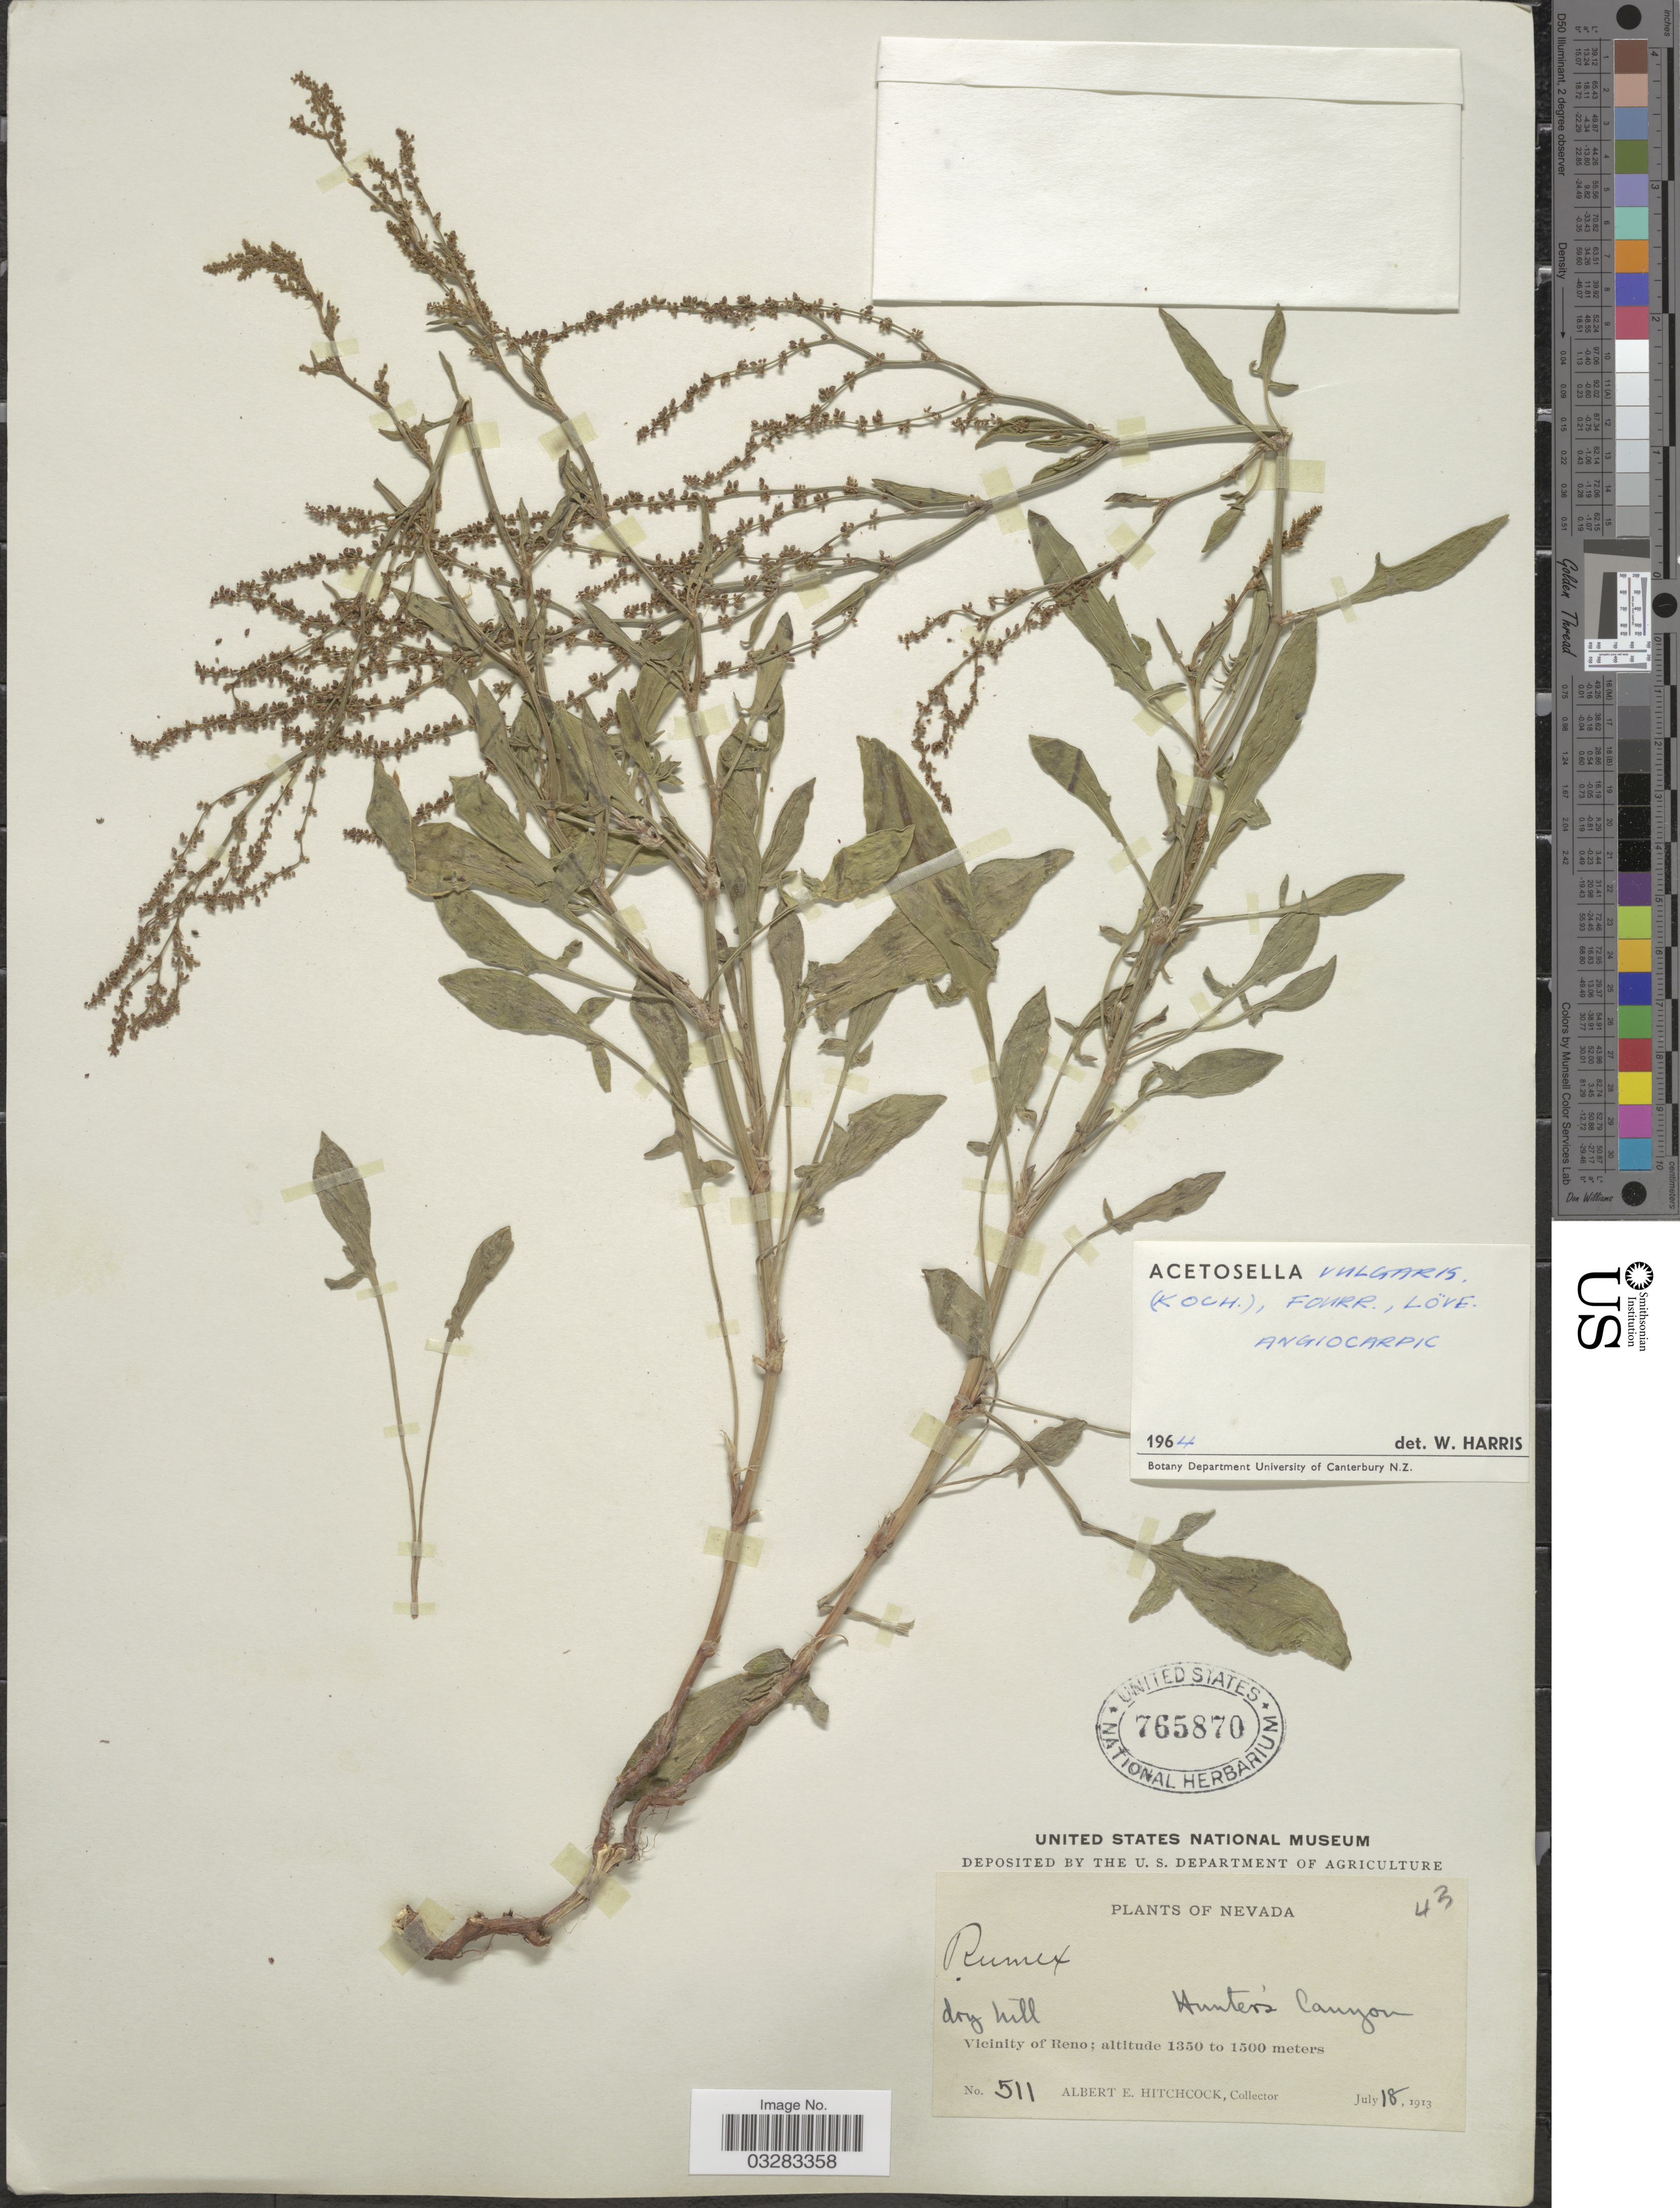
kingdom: Plantae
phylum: Tracheophyta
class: Magnoliopsida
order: Caryophyllales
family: Polygonaceae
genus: Rumex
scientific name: Rumex acetosella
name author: L.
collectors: A. Hitchcock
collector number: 511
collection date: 1913-07-18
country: United States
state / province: Nevada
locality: Hunter's Canyon. Vicinity of Reno.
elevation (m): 1350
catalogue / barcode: US 765870